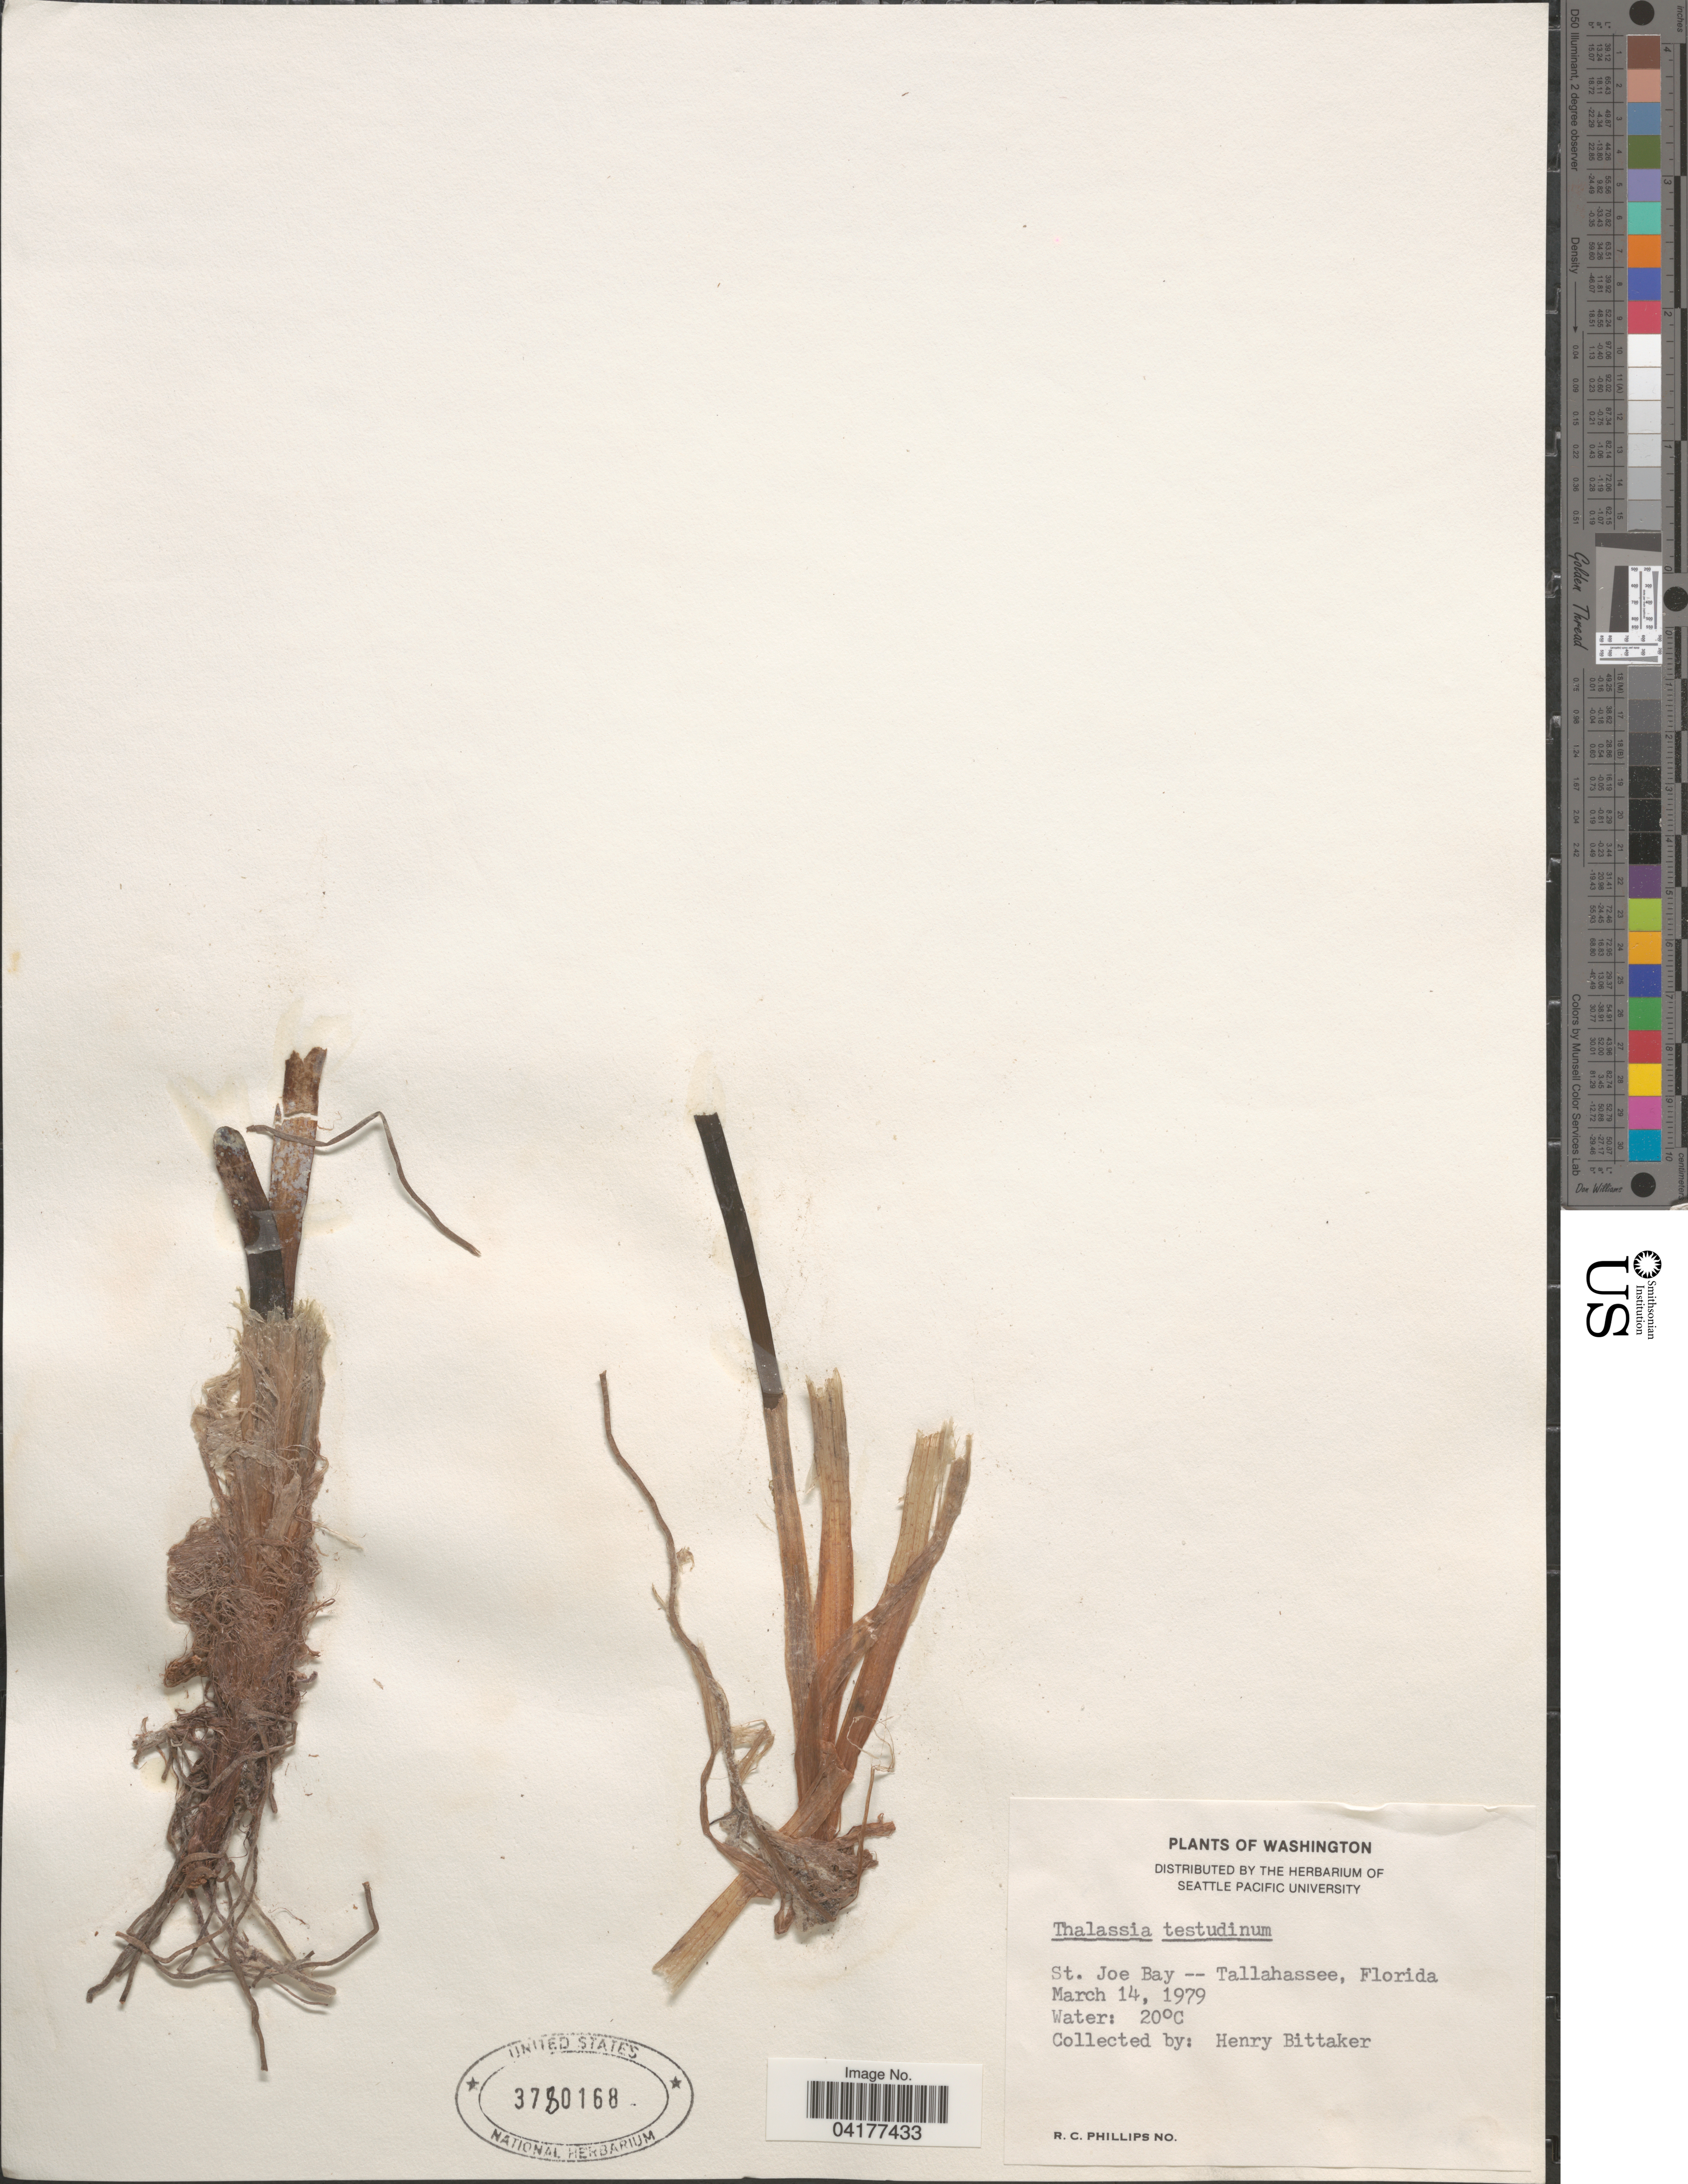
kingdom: Plantae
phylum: Tracheophyta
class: Liliopsida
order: Alismatales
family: Hydrocharitaceae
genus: Thalassia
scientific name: Thalassia testudinum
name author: Banks & Sol. ex K.D. Koenig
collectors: H. Bittaker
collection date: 1979-03-14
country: United States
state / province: Florida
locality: St. Joe Bay -- Tallahassee.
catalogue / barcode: US 3780168